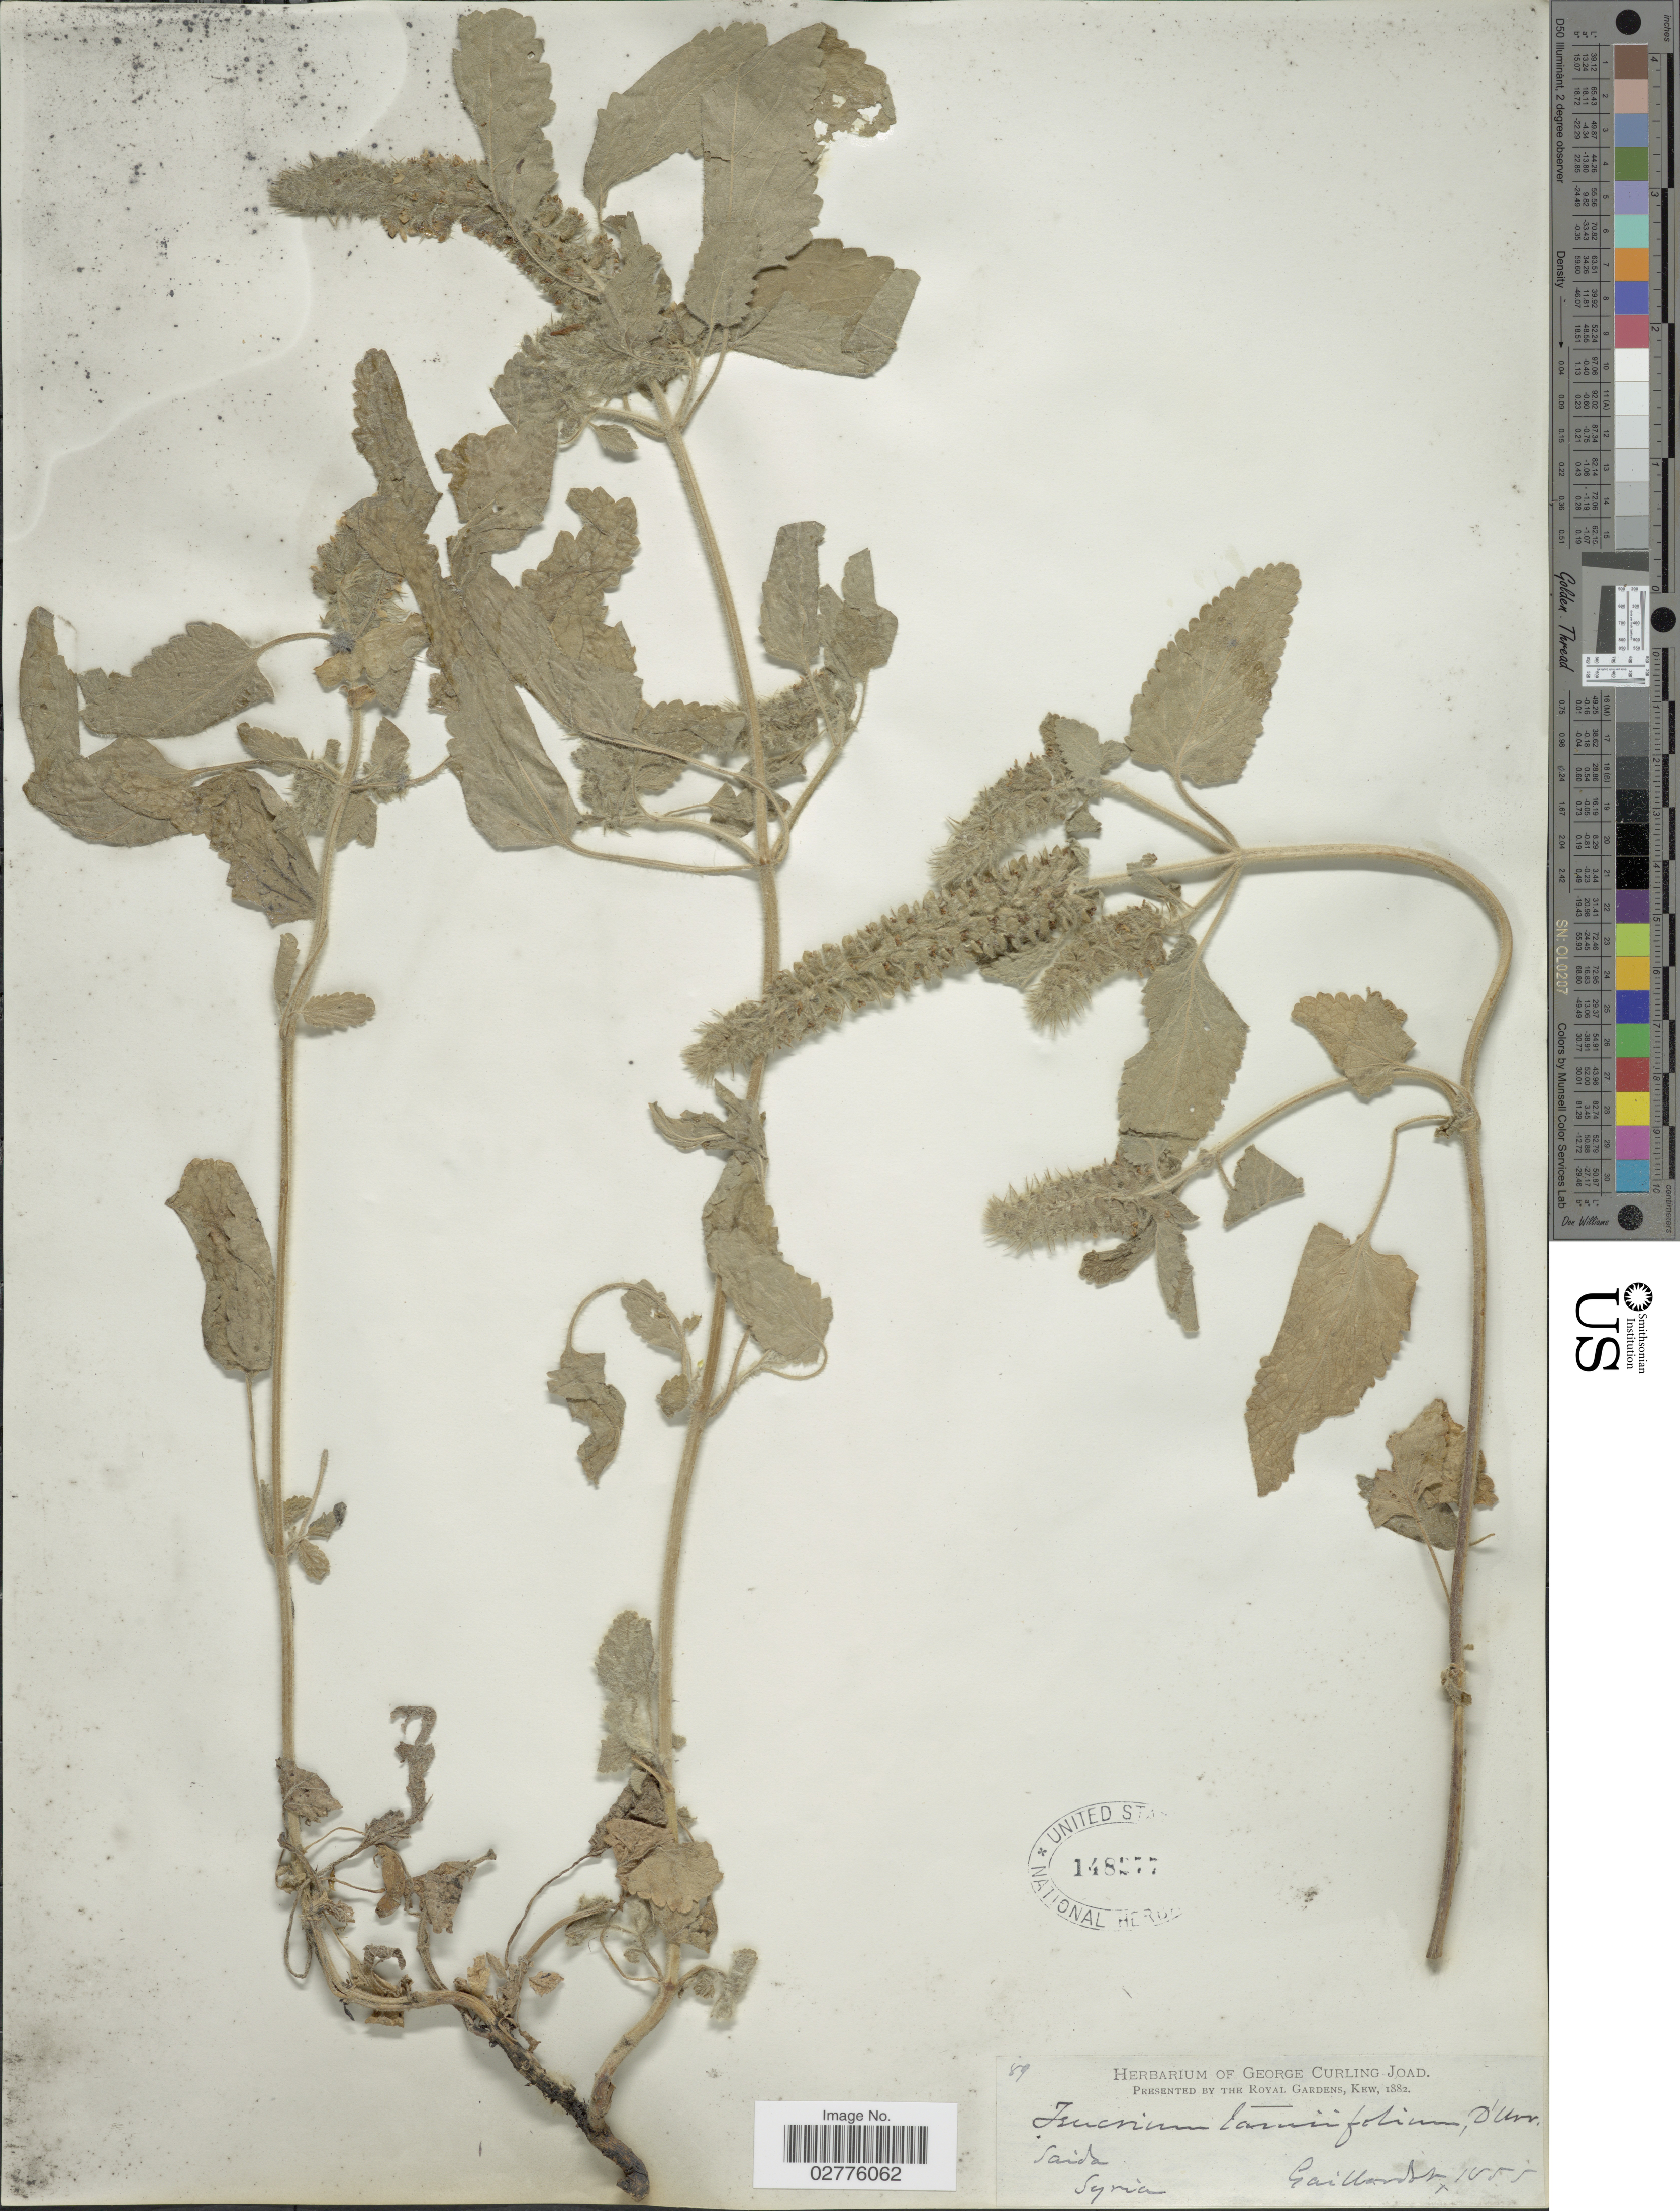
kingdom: Plantae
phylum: Tracheophyta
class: Magnoliopsida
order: Lamiales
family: Lamiaceae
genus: Teucrium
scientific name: Teucrium lamiifolium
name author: d'Urv.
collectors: Gaillardot, --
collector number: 89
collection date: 1855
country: Syria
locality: Saida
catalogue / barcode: US 148277